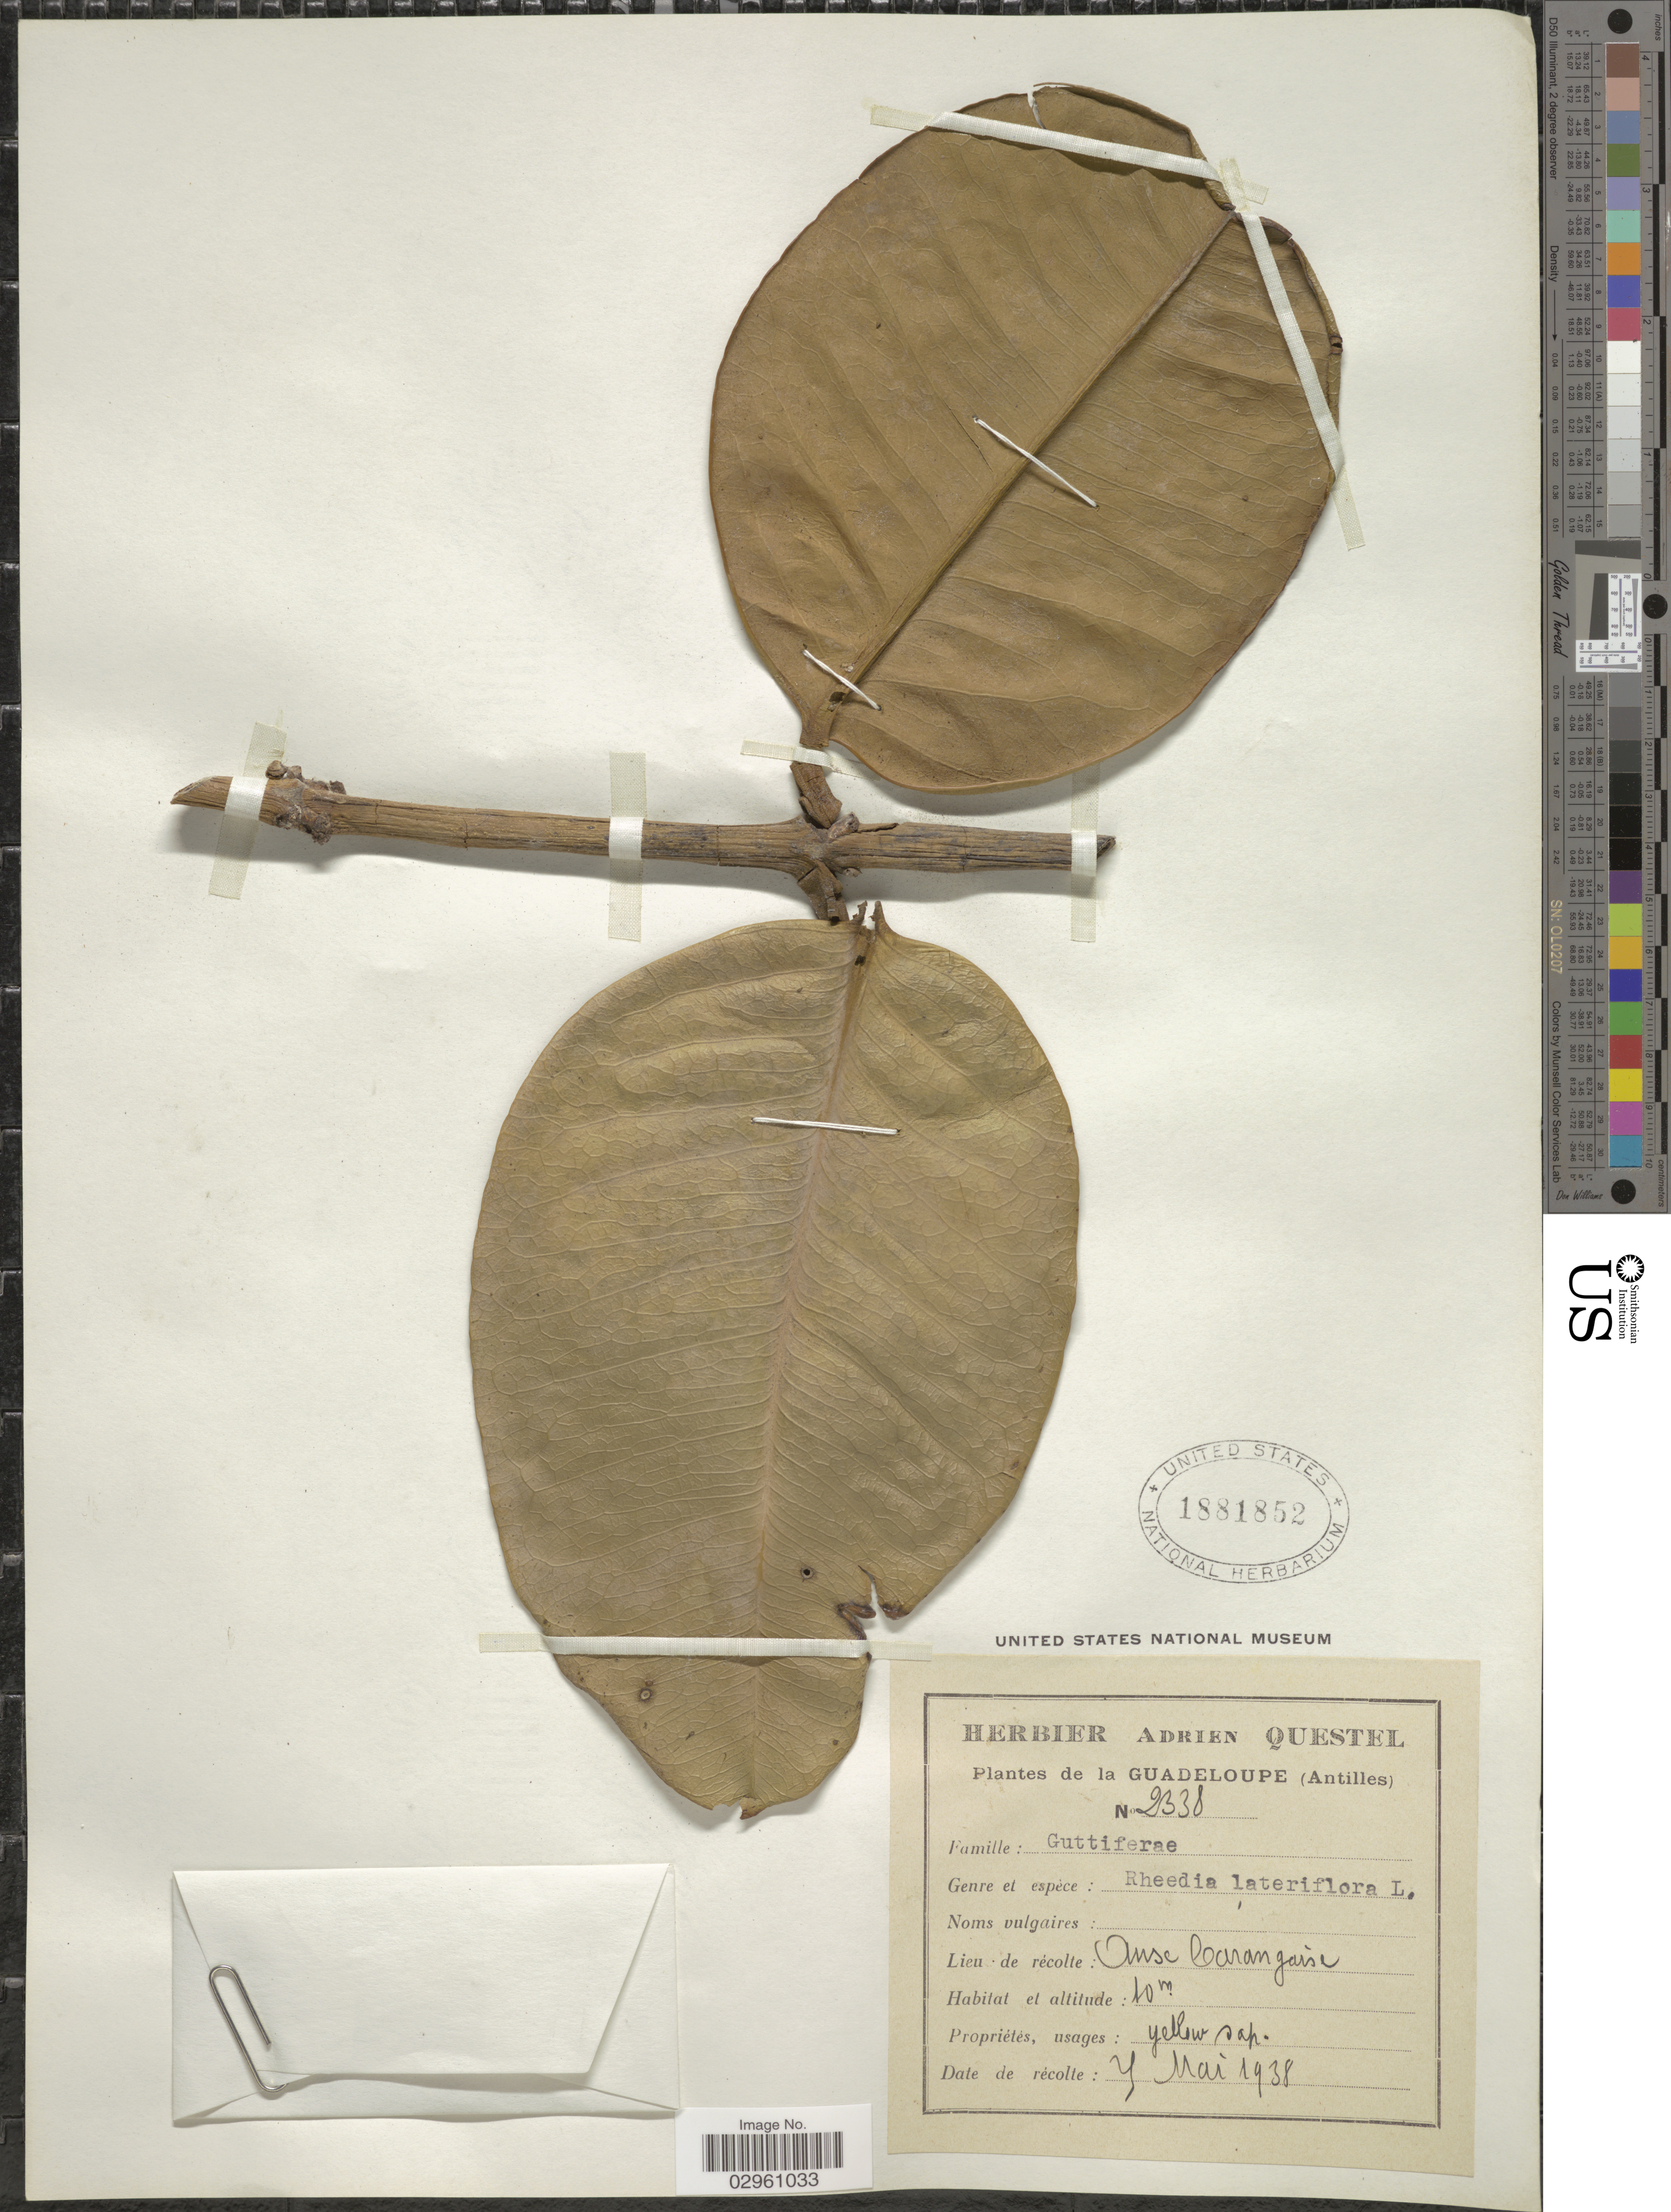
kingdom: Plantae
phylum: Tracheophyta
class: Magnoliopsida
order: Malpighiales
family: Clusiaceae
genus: Garcinia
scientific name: Garcinia humilis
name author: (Vahl) C.D. Adams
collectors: A. Questel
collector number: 2338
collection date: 1938-05-25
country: Guadeloupe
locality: Guadeloupe (Antilles). Anse Carangaise.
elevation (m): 10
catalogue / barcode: US 1881852